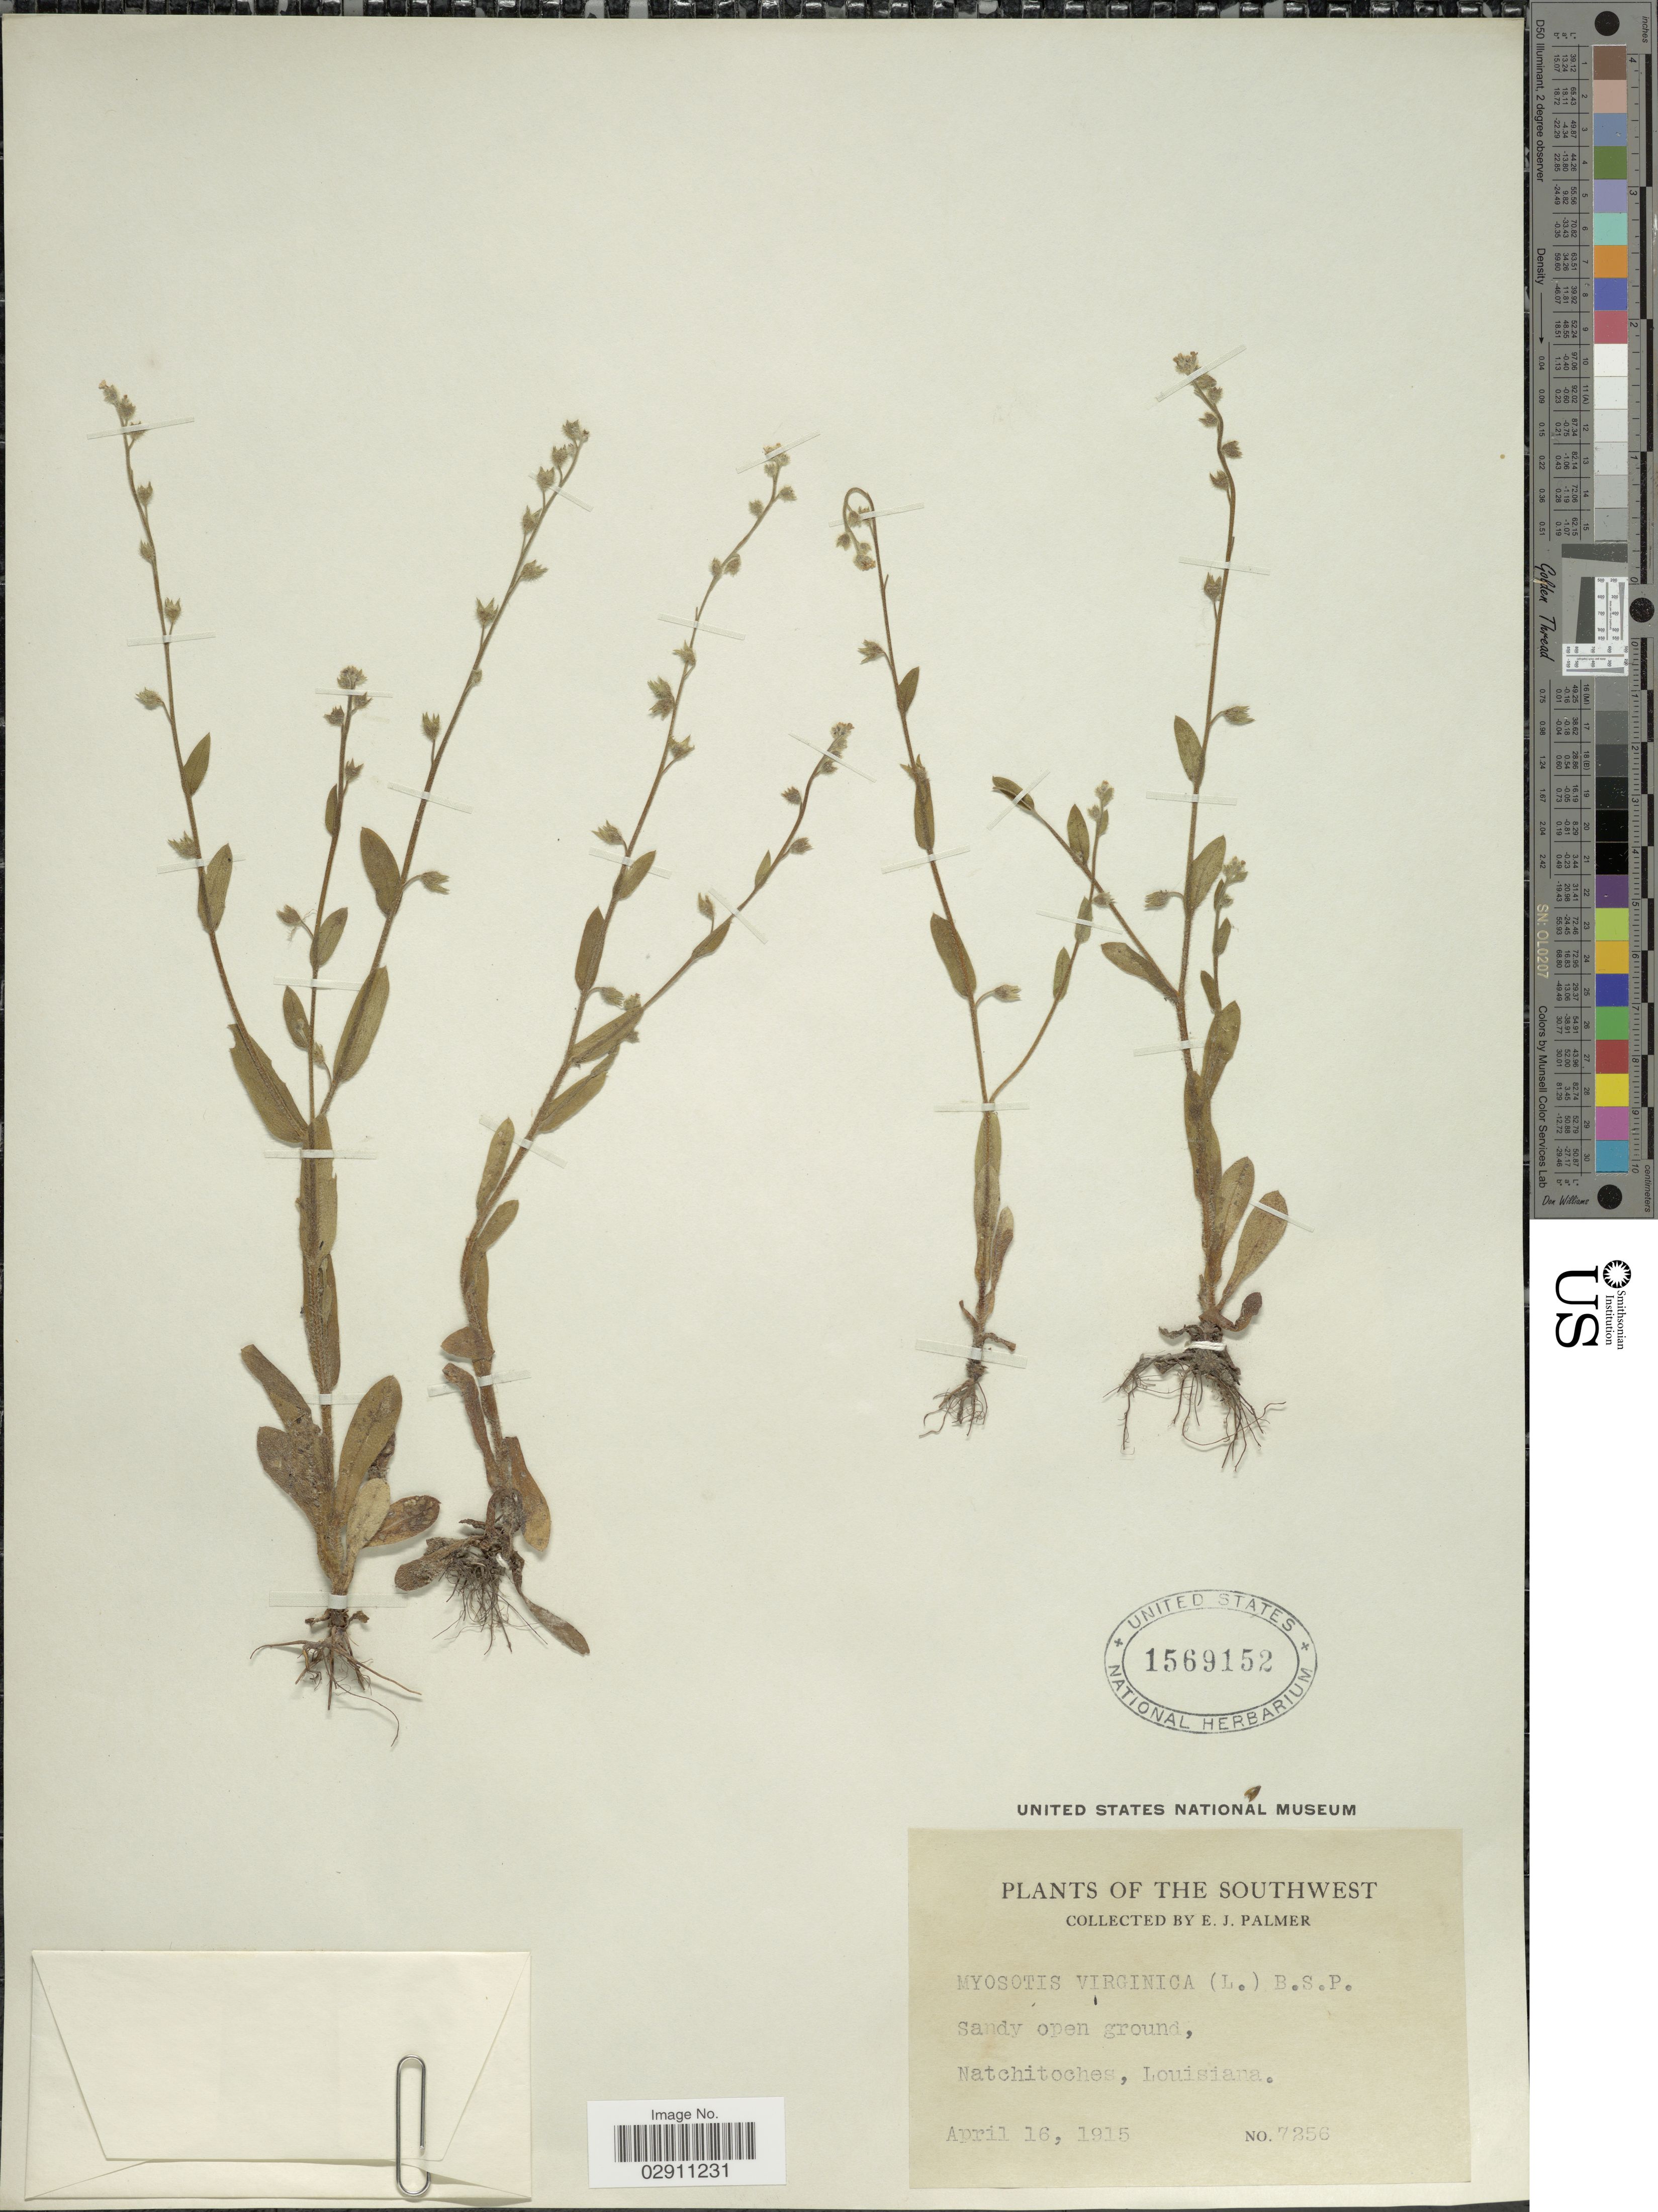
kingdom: Plantae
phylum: Tracheophyta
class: Magnoliopsida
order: Boraginales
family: Boraginaceae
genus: Myosotis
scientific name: Myosotis macrosperma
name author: Engelm.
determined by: Goldman, Doug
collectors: E. J. Palmer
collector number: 7256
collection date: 1915-04-16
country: United States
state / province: Louisiana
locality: The Southwest, Natchitoches.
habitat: sandy open ground.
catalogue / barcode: US 1569152